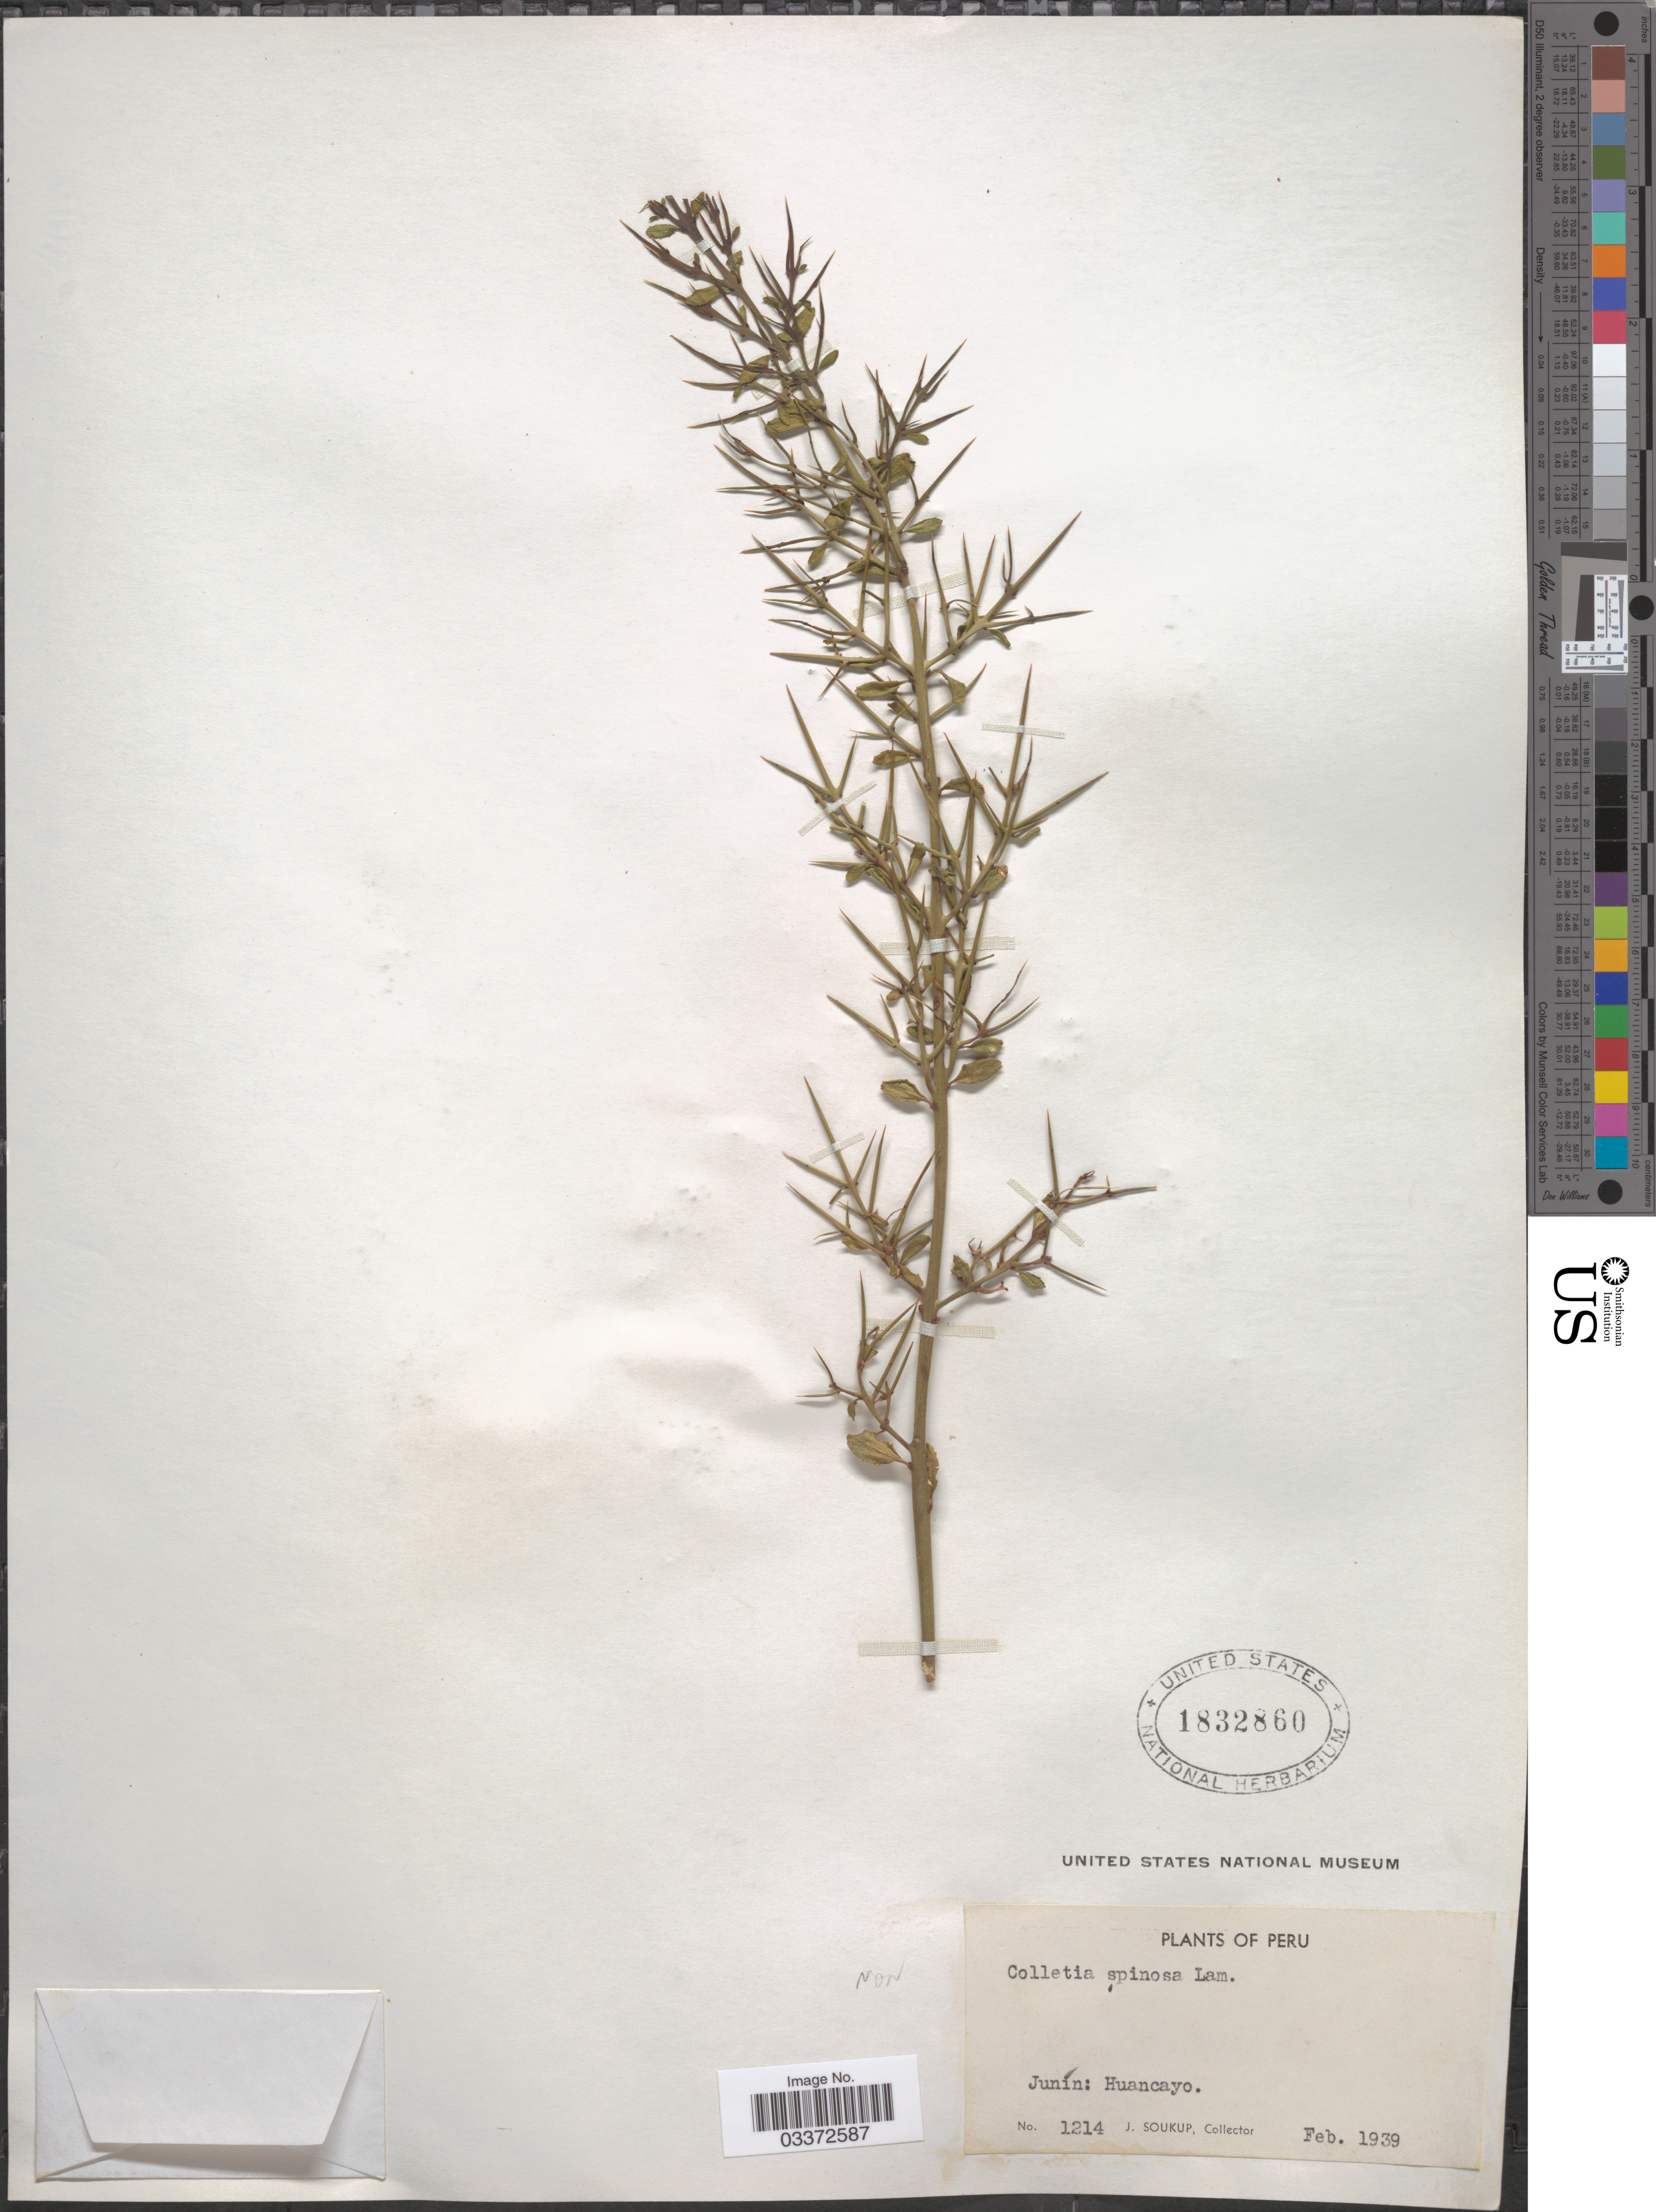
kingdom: Plantae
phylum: Tracheophyta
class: Magnoliopsida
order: Rosales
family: Rhamnaceae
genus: Colletia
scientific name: Colletia spinosa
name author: Lam.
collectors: J. Soukup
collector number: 1214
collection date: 1939-02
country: Peru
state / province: Junín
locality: Huancayo.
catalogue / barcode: US 1832860